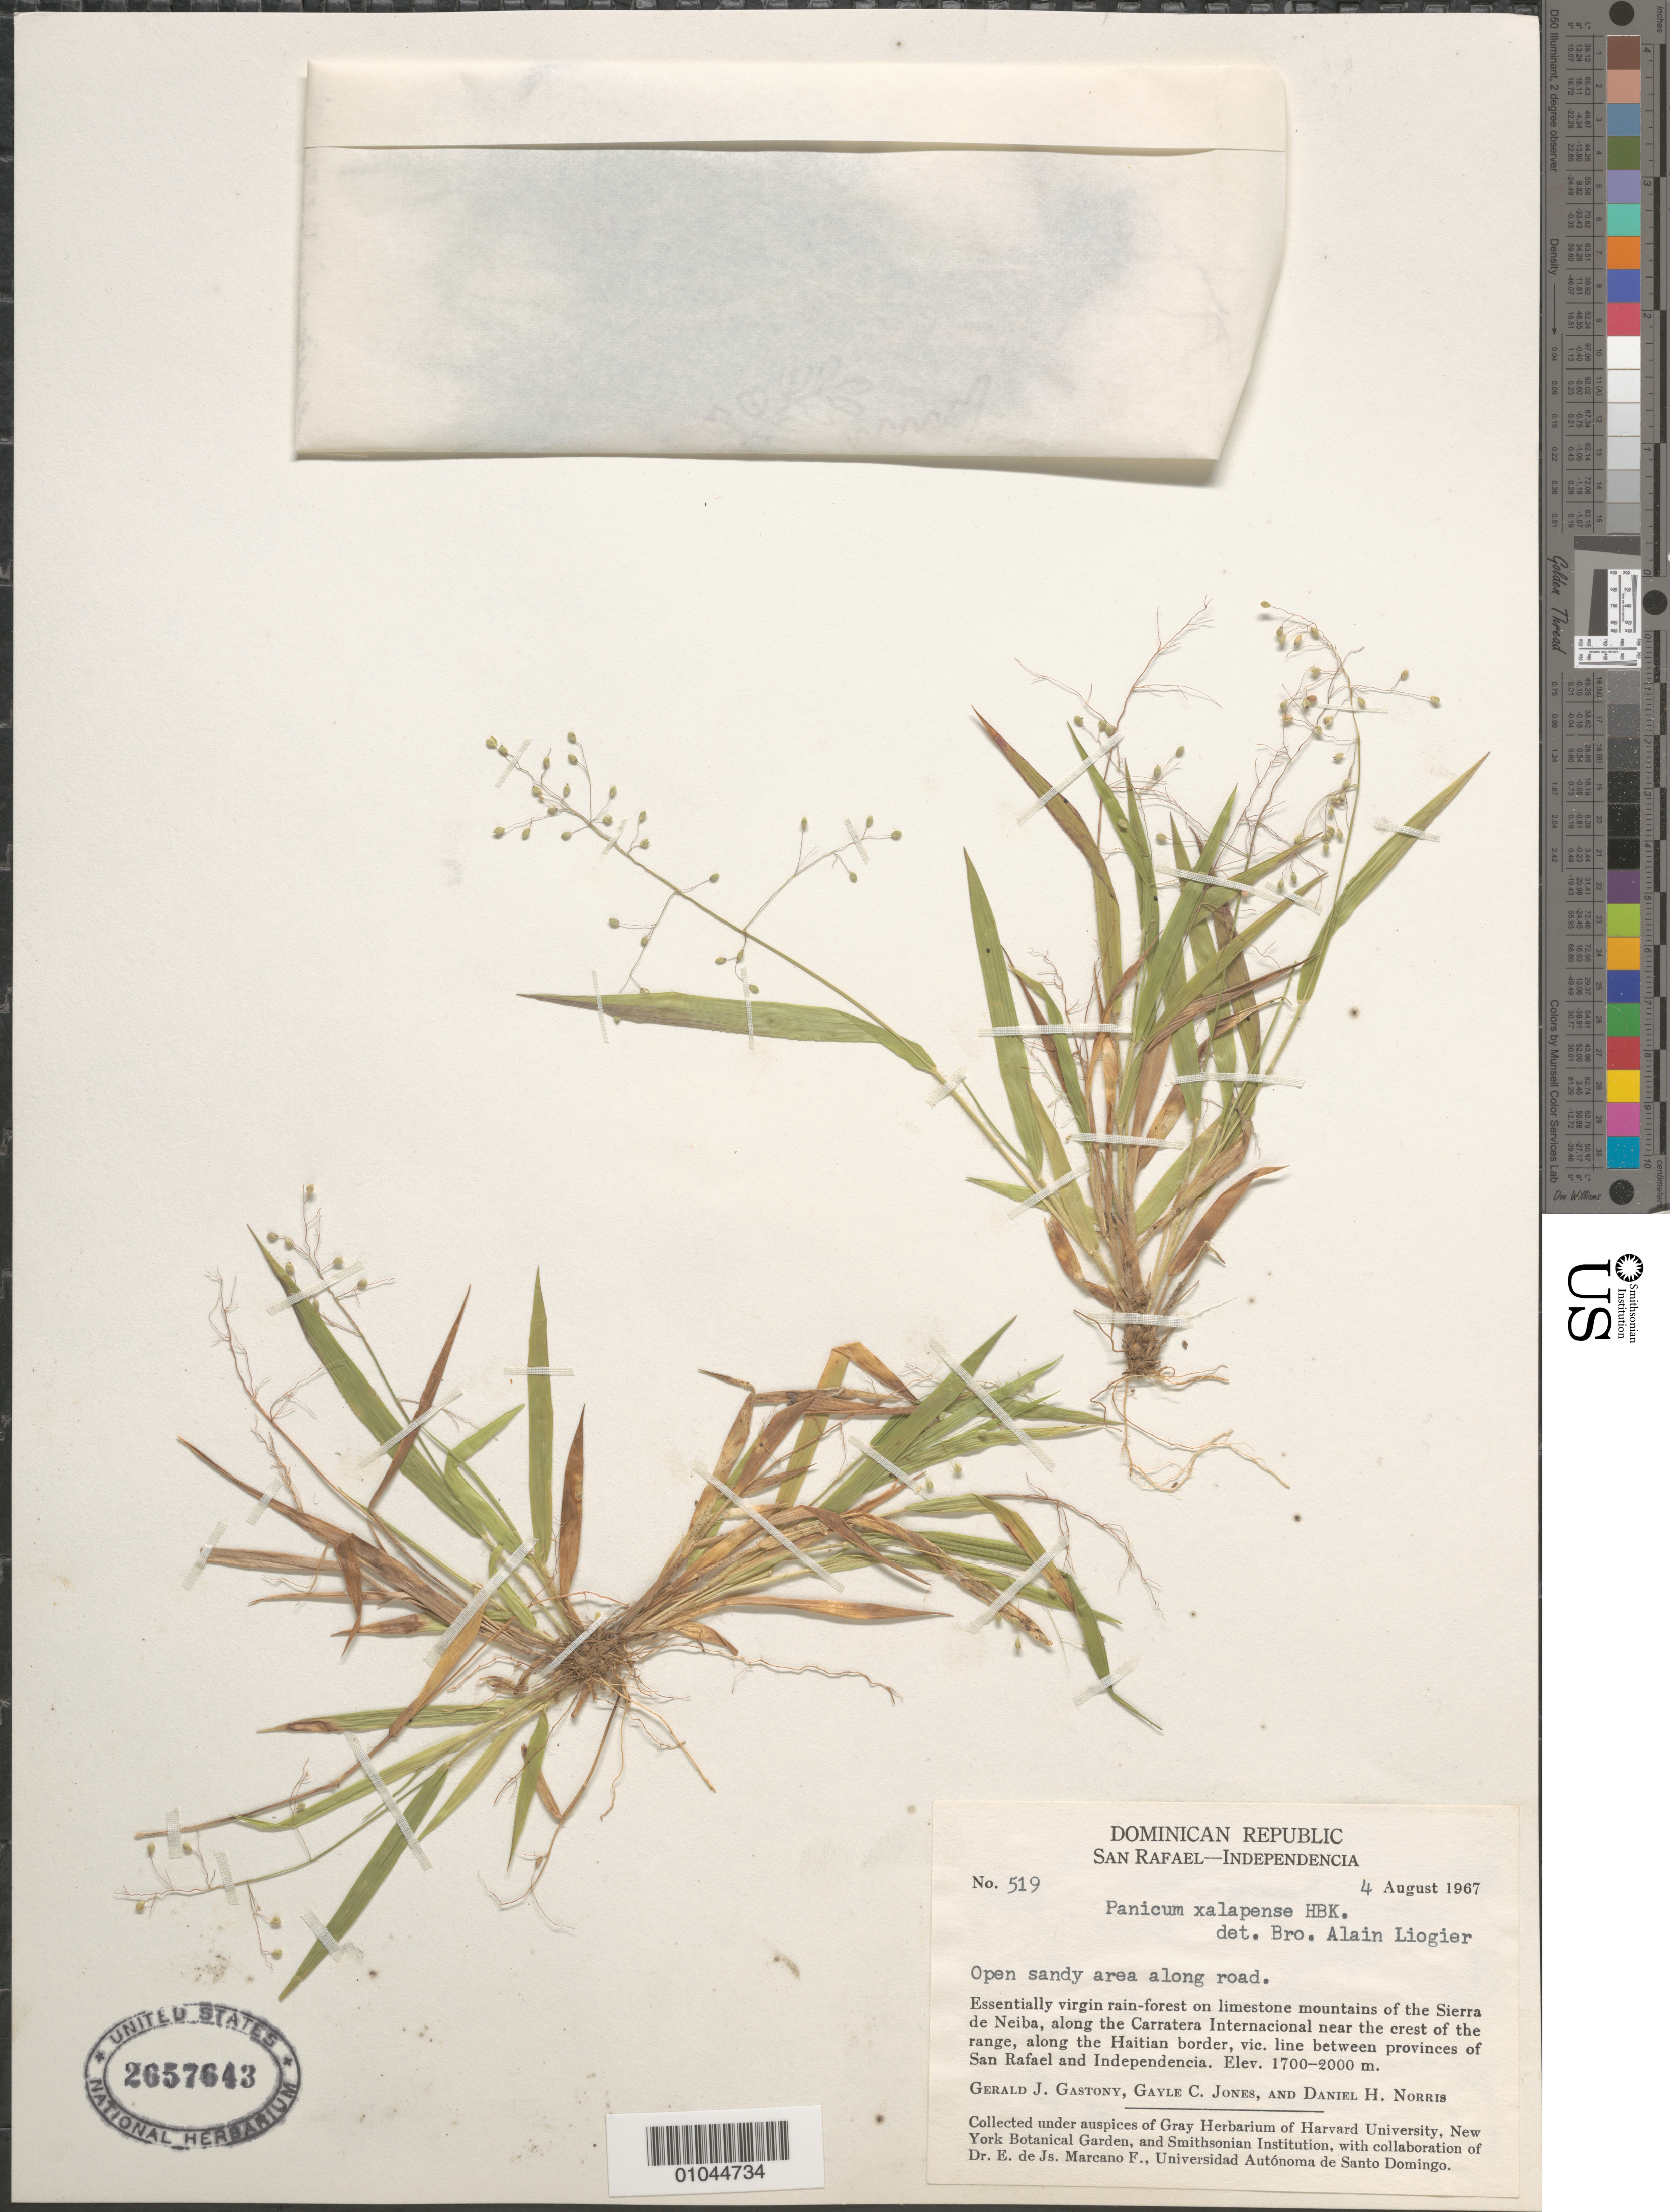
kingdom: Plantae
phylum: Tracheophyta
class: Liliopsida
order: Poales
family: Poaceae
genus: Panicum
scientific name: Panicum xalapense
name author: Kunth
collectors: G. Gastony, G. C. Jones & D. H. Norris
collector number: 519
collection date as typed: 04 Aug 1967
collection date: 1967-08-04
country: Dominican Republic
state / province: Independencia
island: Hispaniola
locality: Mountains of the Sierra de Neiba, along the Carratera Internacional near the crest of the range, along the Haitian border, vic. line between provinces of San Rafael and Independencia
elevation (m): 1700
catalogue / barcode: US 2657643